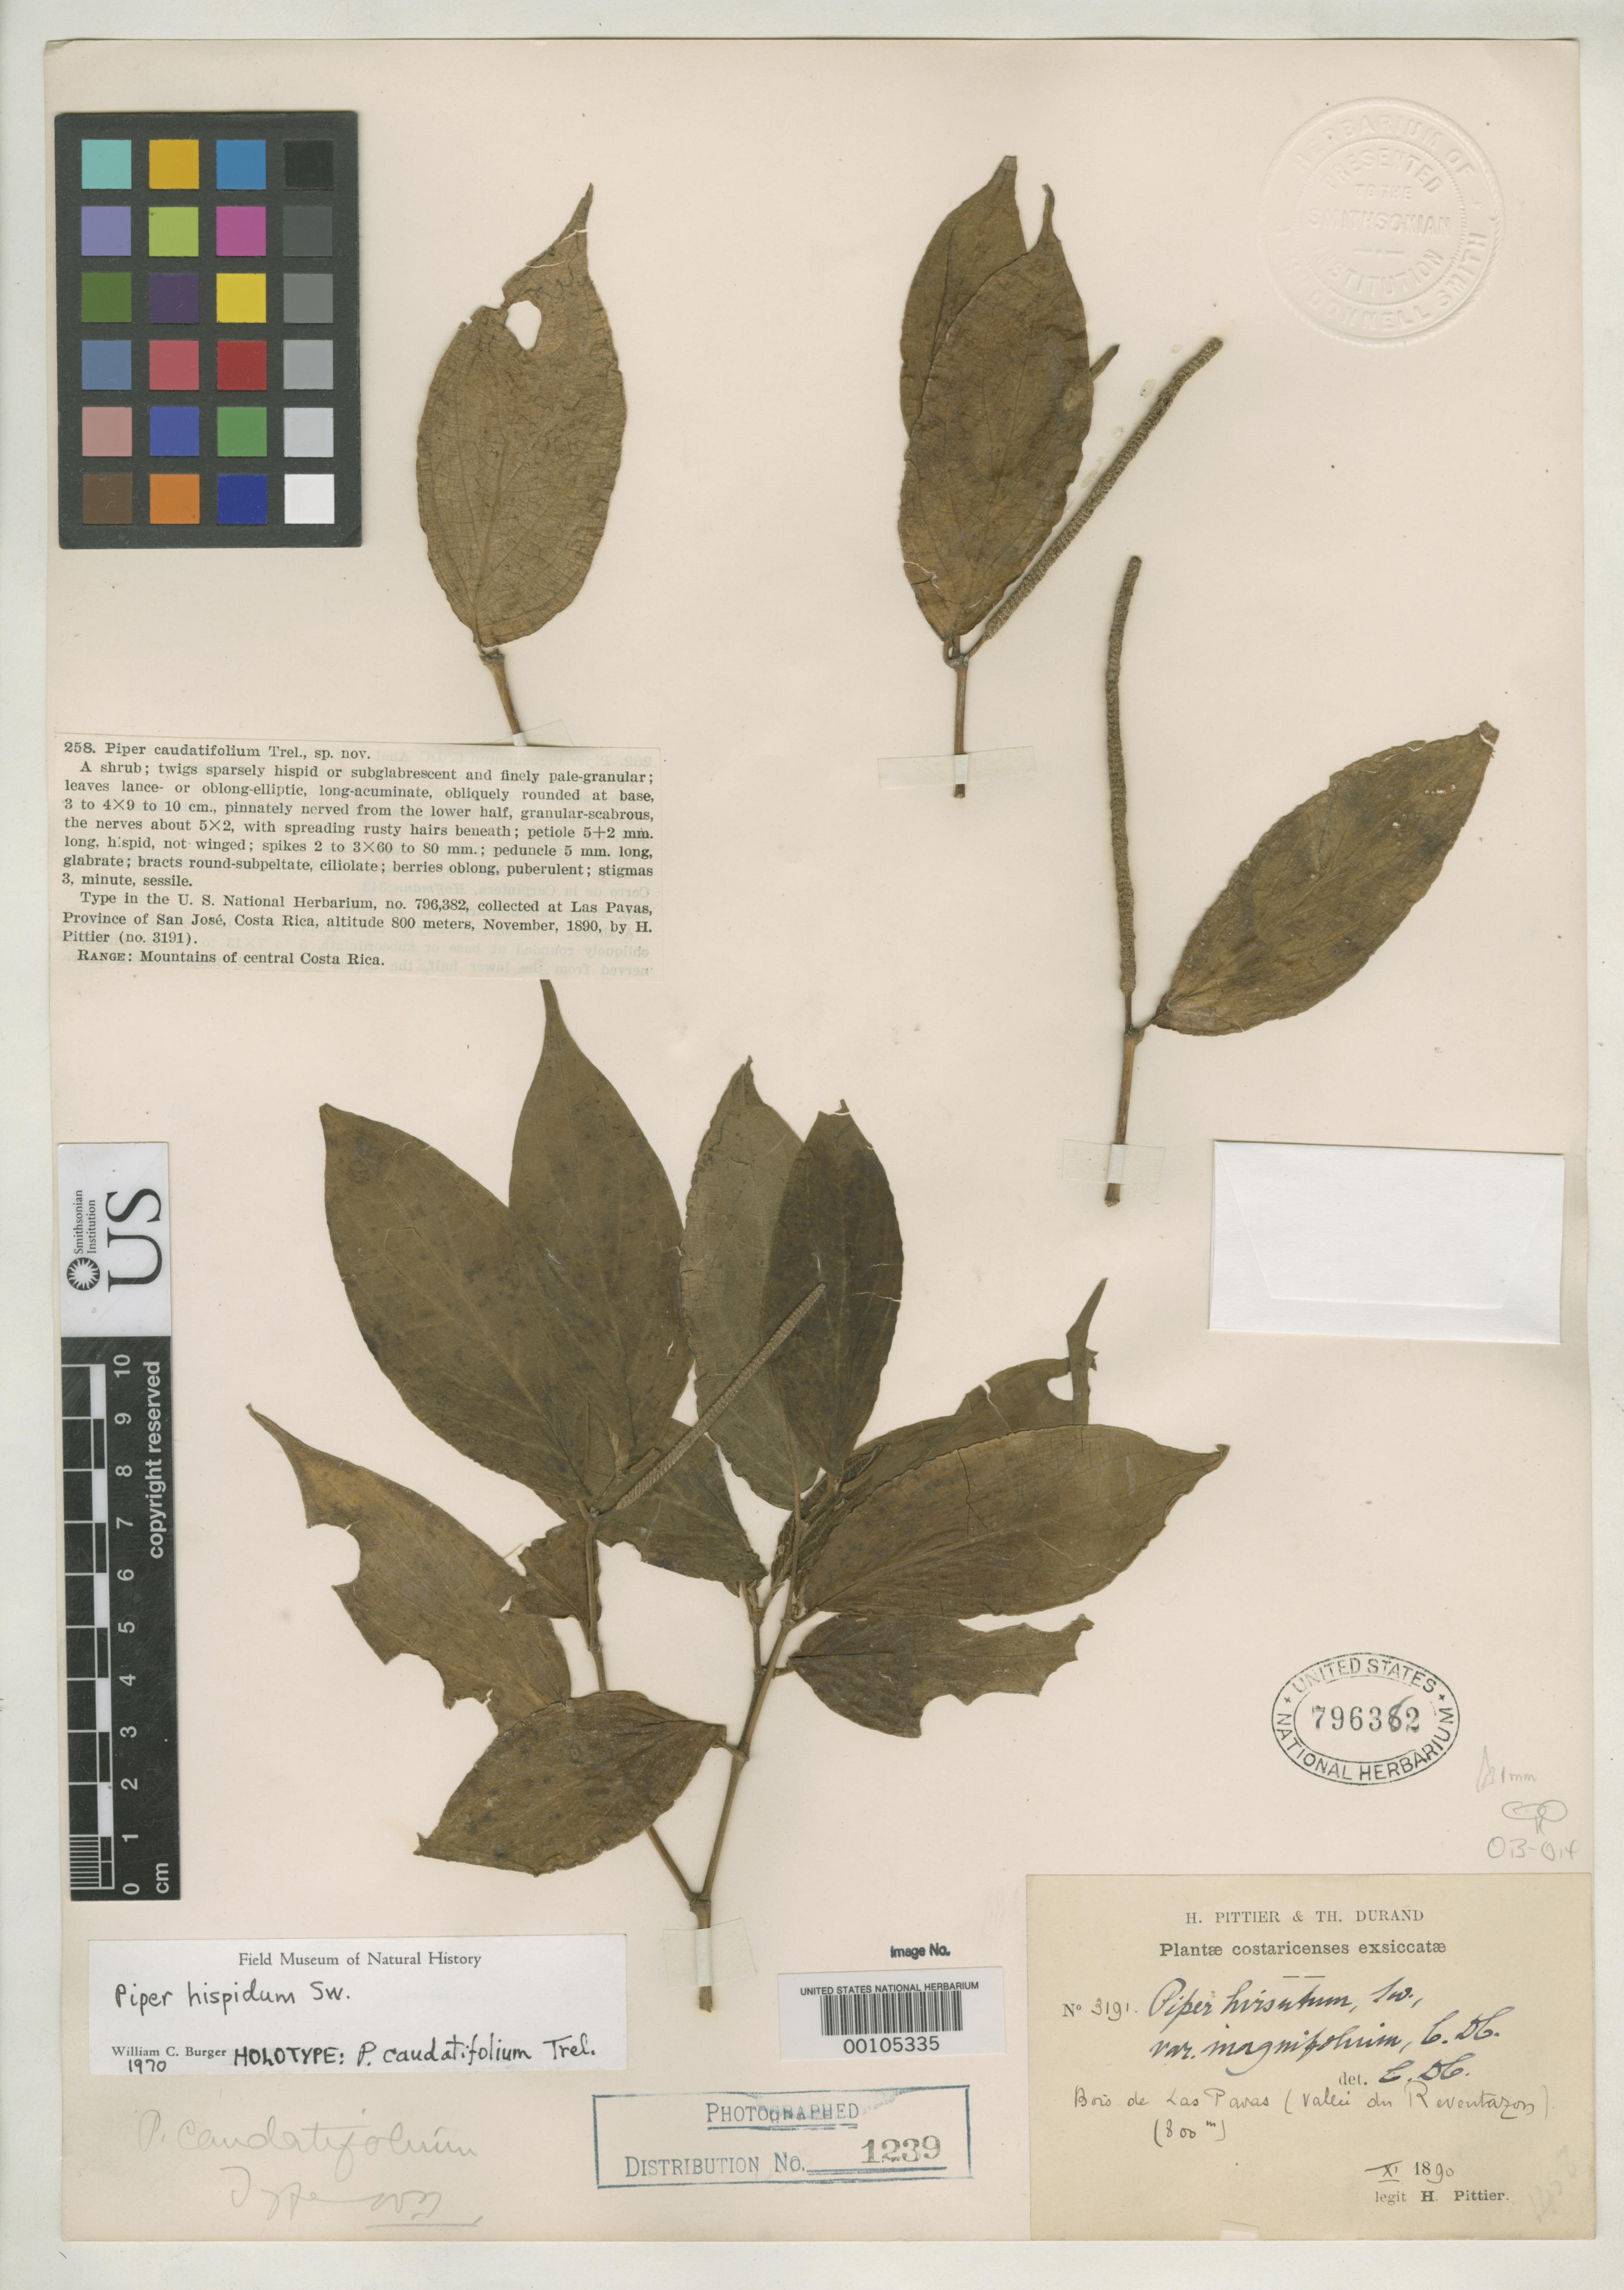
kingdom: Plantae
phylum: Tracheophyta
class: Magnoliopsida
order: Piperales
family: Piperaceae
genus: Piper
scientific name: Piper caudatifolium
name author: Trel.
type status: Holotype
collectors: H. F. Pittier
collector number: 3191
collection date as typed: Nov 1890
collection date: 1890-11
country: Costa Rica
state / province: San José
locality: Las Pavas.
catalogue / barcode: US 796382